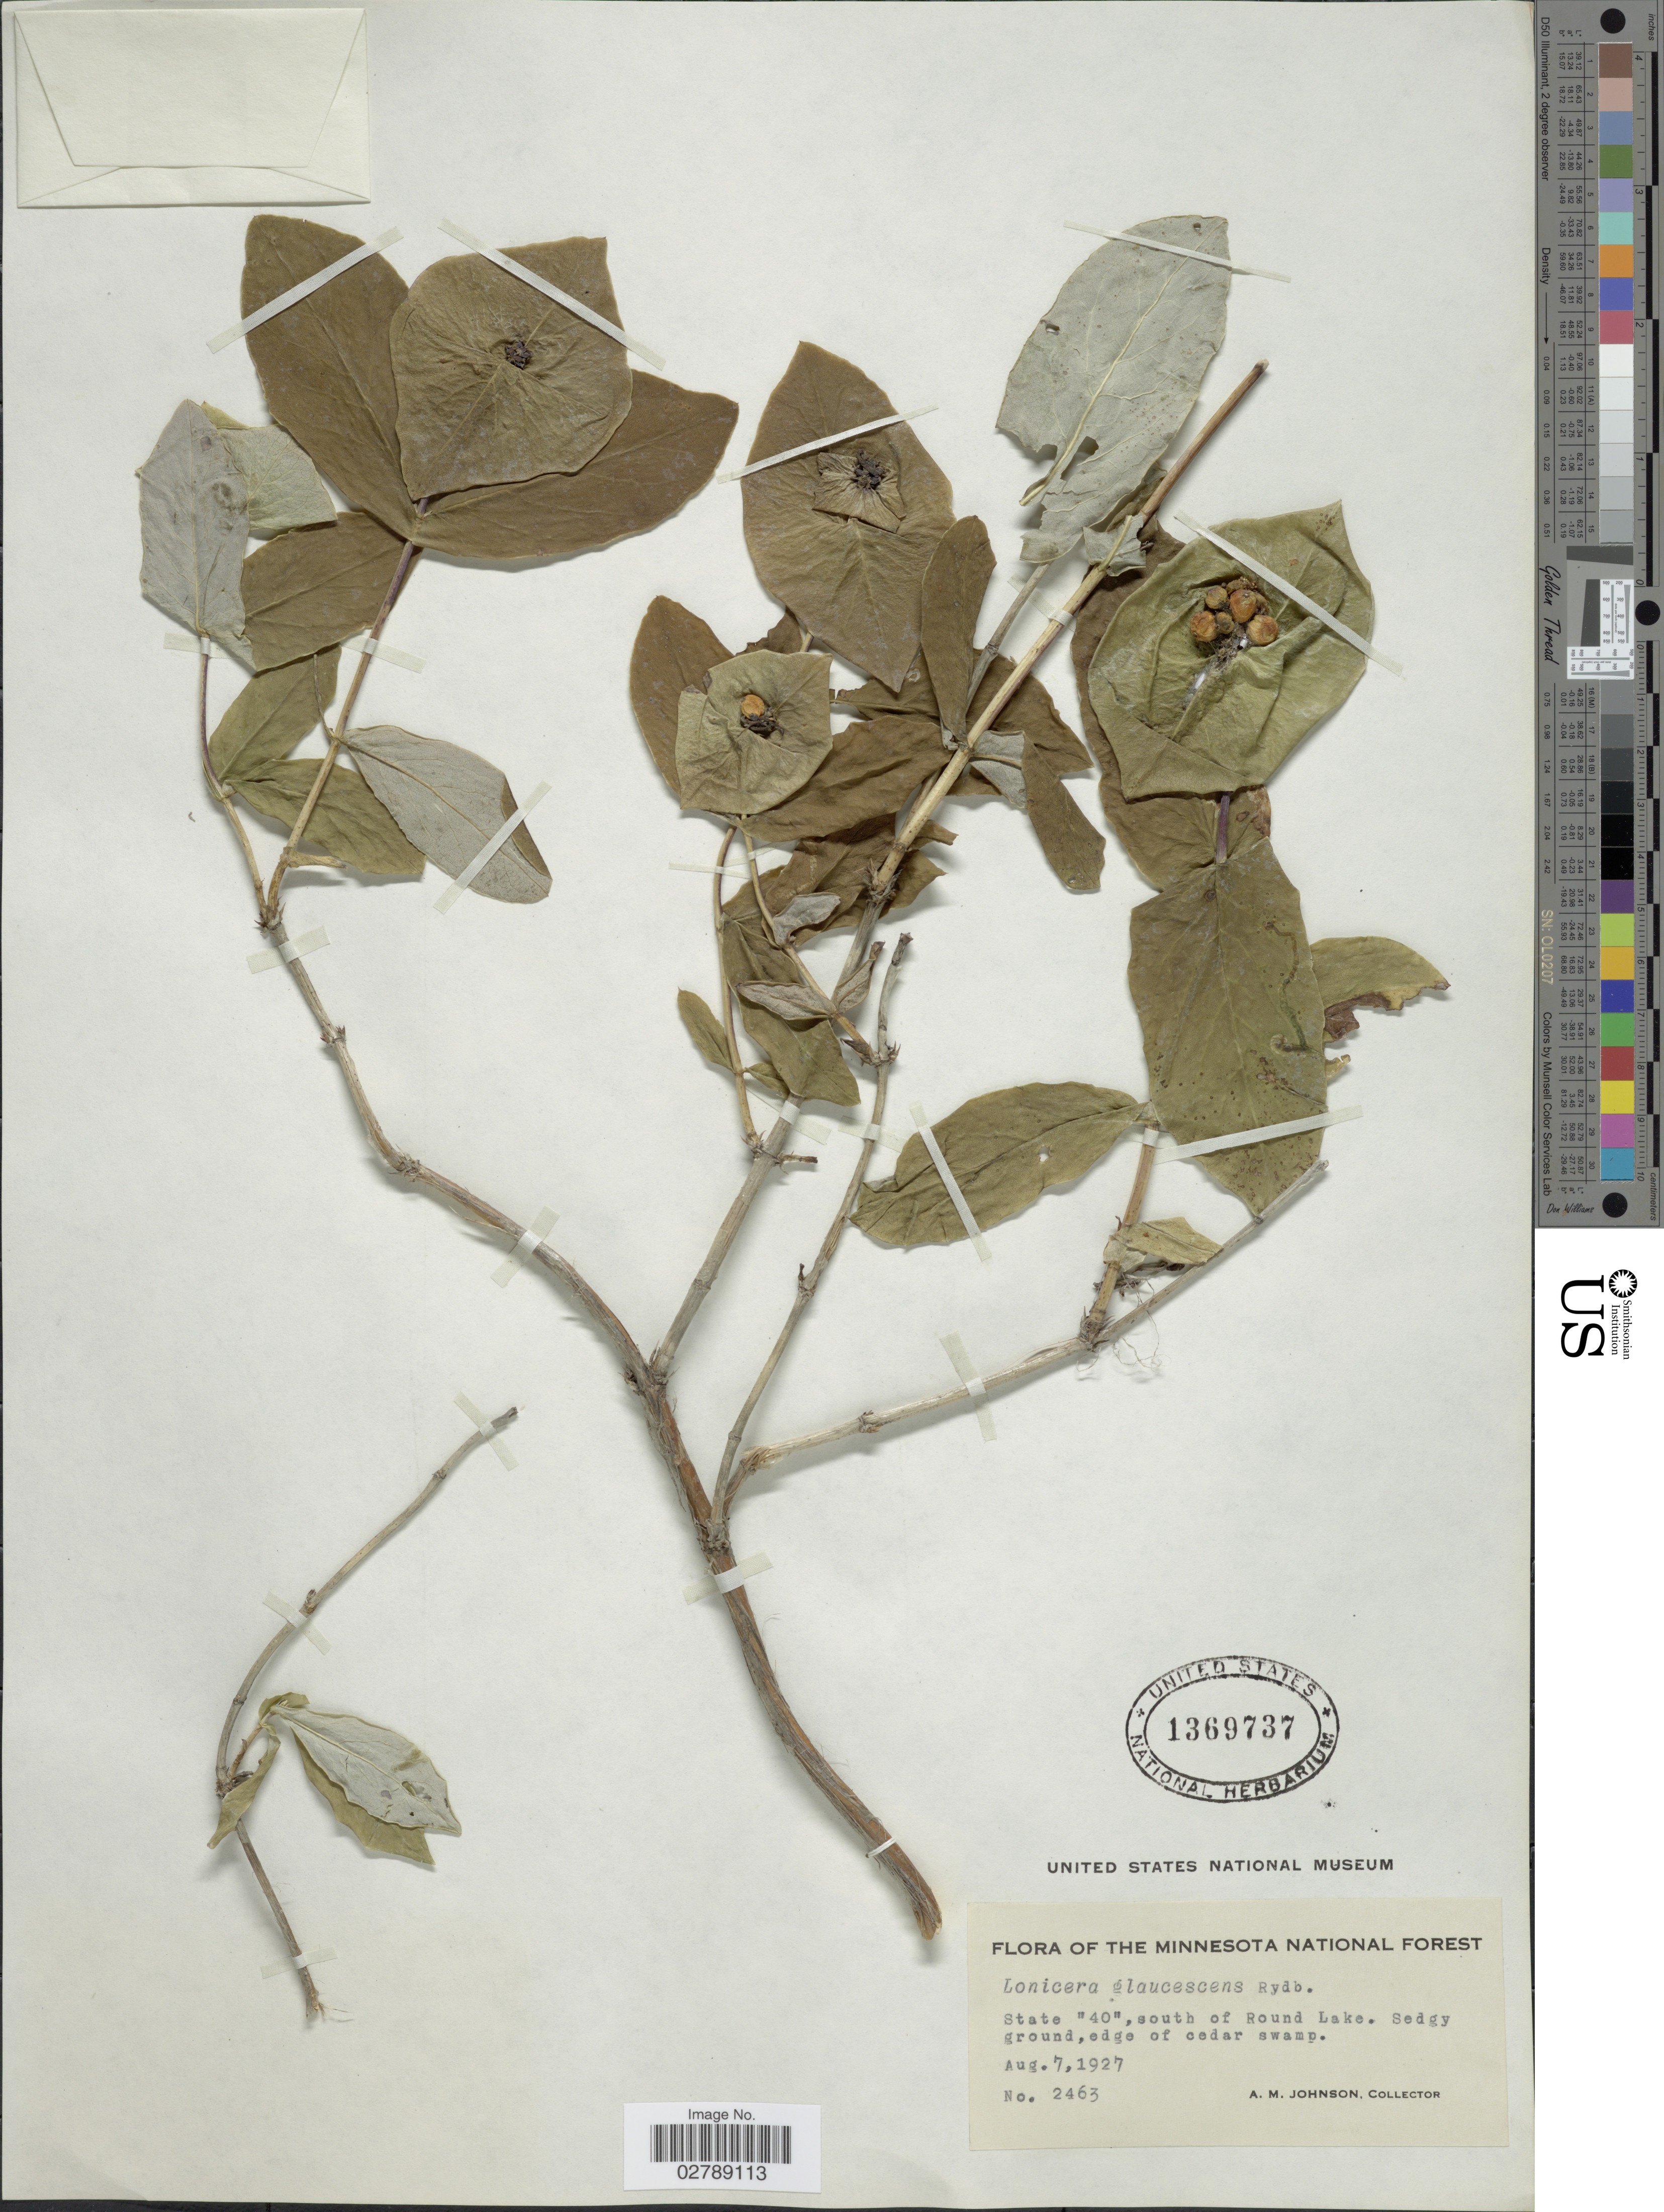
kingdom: Plantae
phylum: Tracheophyta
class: Magnoliopsida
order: Dipsacales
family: Caprifoliaceae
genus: Lonicera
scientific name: Lonicera dioica var. glaucescens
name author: (Rydb.) Butters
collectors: A. M. Johnson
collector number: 2463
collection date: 1927-08-07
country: United States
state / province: Minnesota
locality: The Minnesota National Forest. State '40', south of Round Lake. Sedgy ground, edge of cedar swamp.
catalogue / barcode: US 1369737